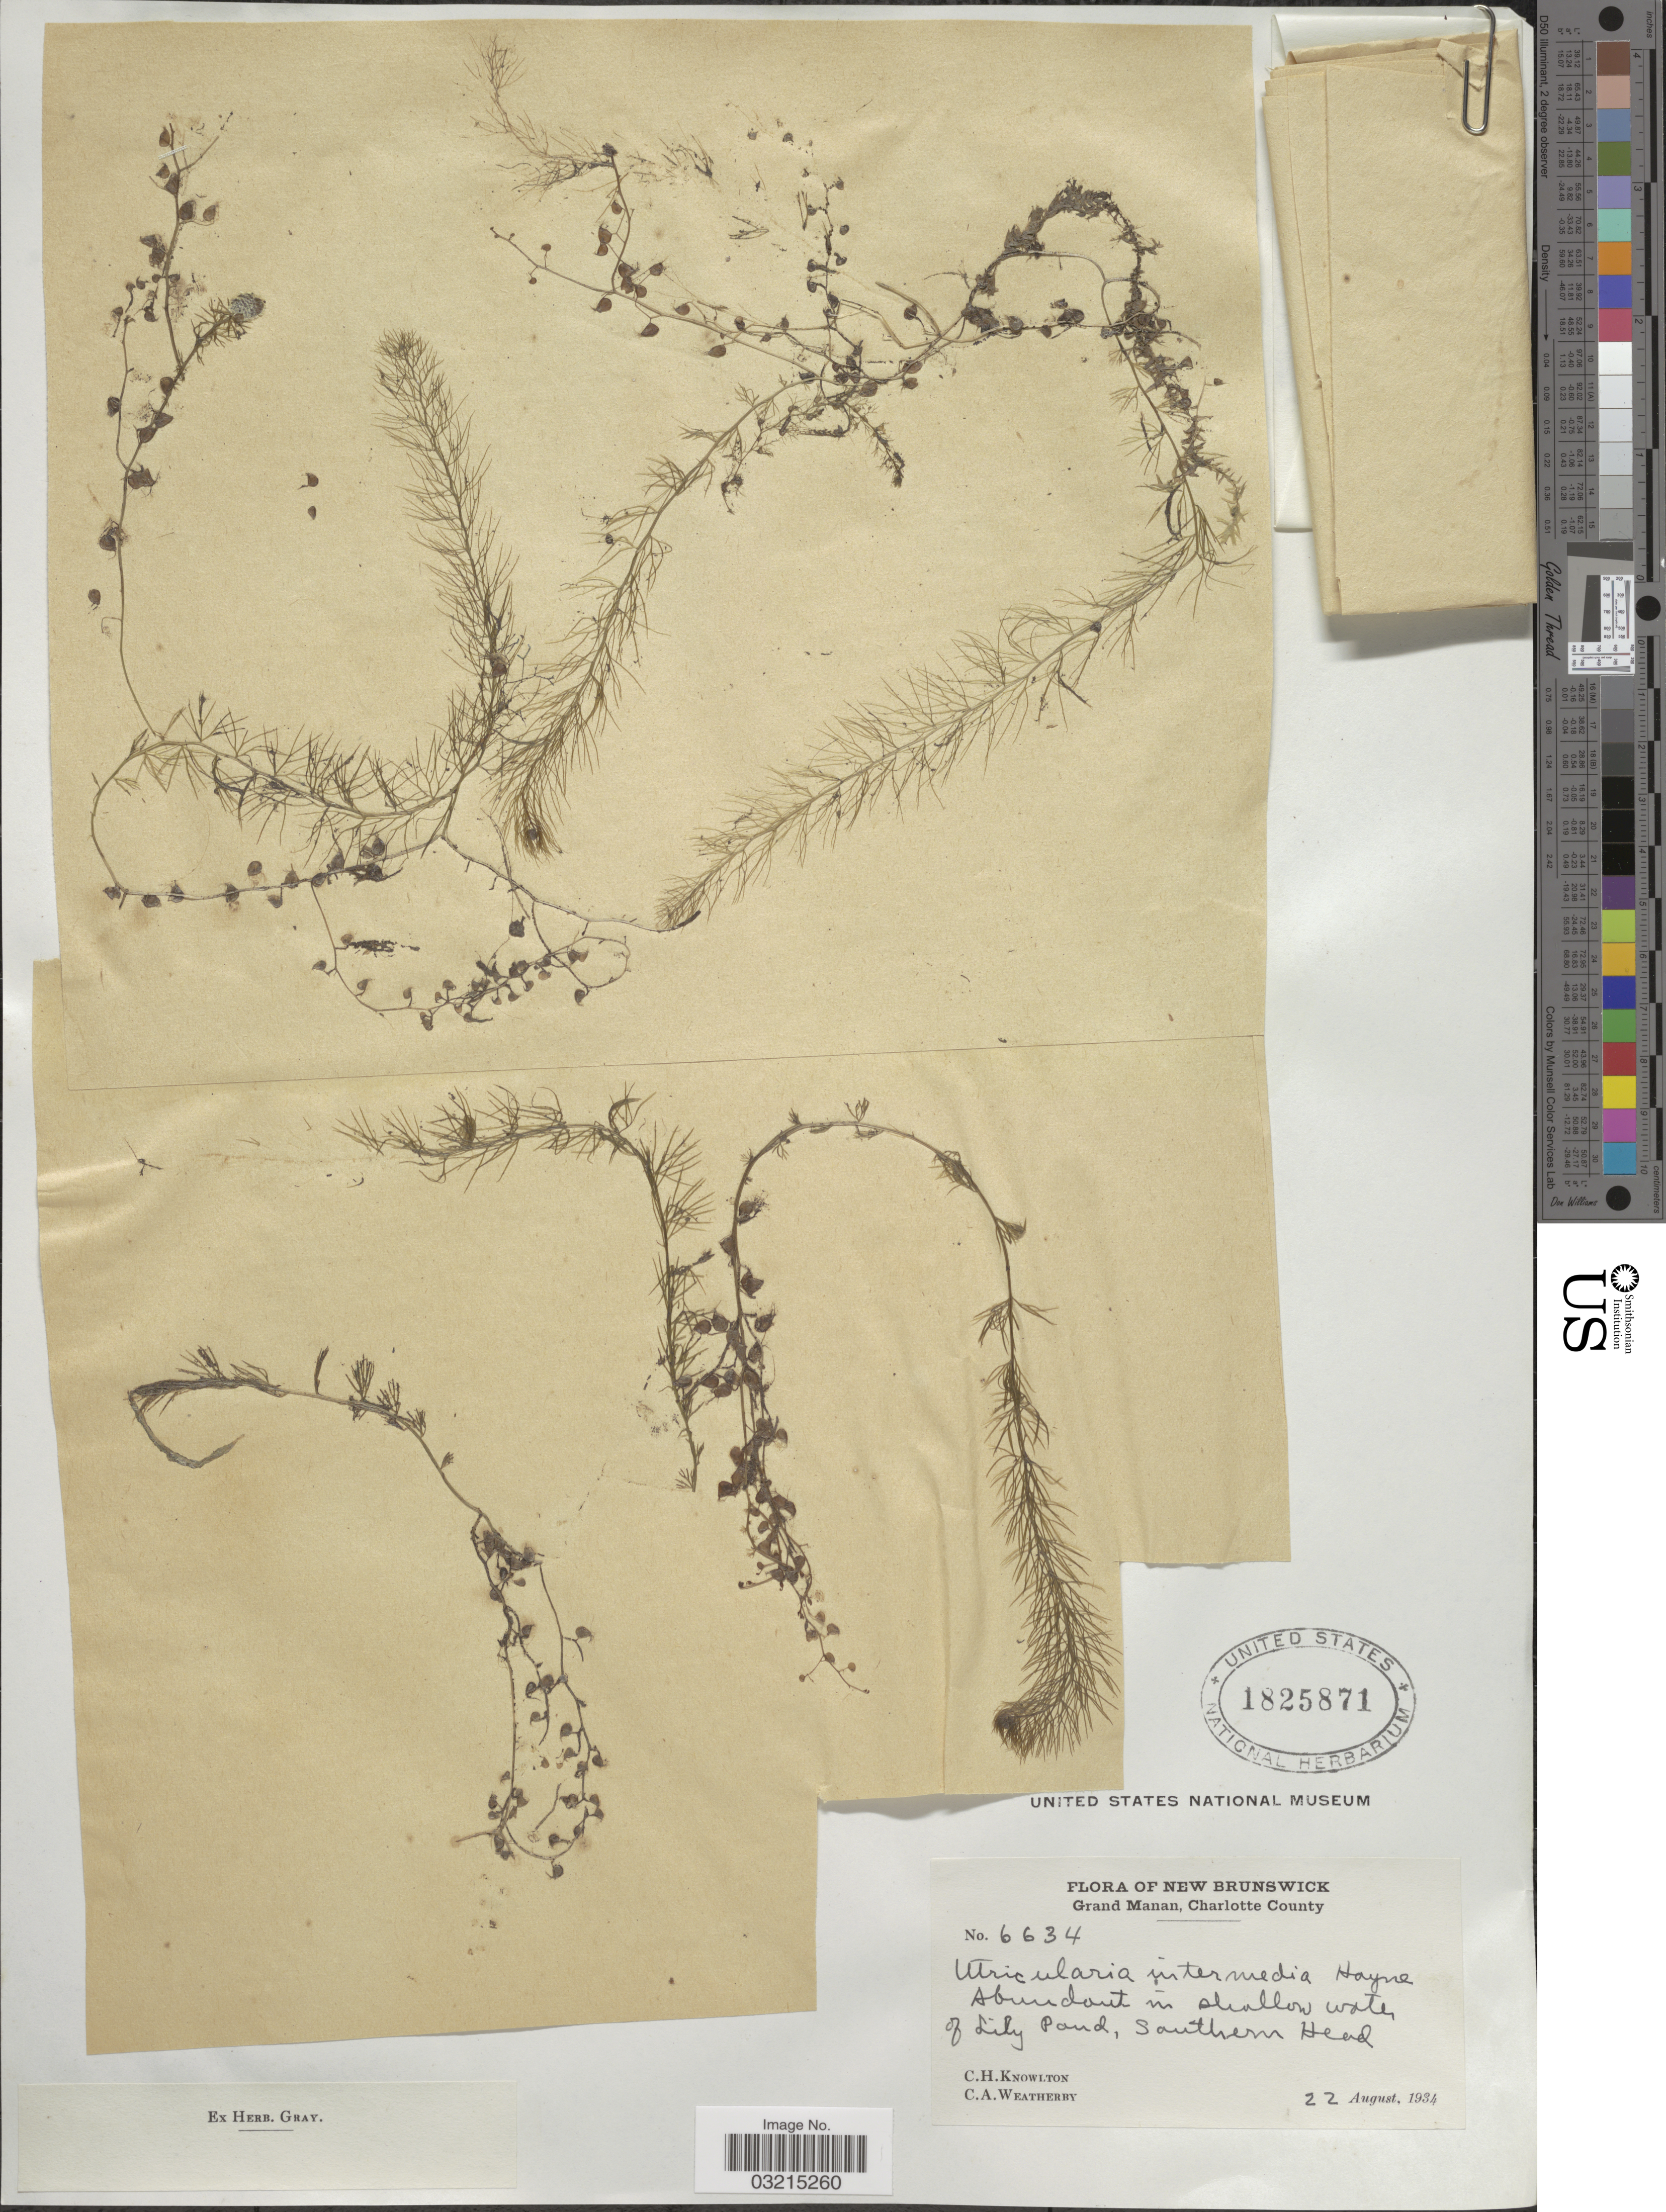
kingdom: Plantae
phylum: Tracheophyta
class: Magnoliopsida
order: Lamiales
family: Lentibulariaceae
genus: Utricularia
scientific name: Utricularia intermedia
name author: Hayne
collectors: C. H. Knowlton & C. A. Weatherby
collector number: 6634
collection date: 1934-08-22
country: Canada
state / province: New Brunswick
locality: Grand Manan, Charlotte County. Lily Pond, Southern Head.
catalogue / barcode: US 1825871